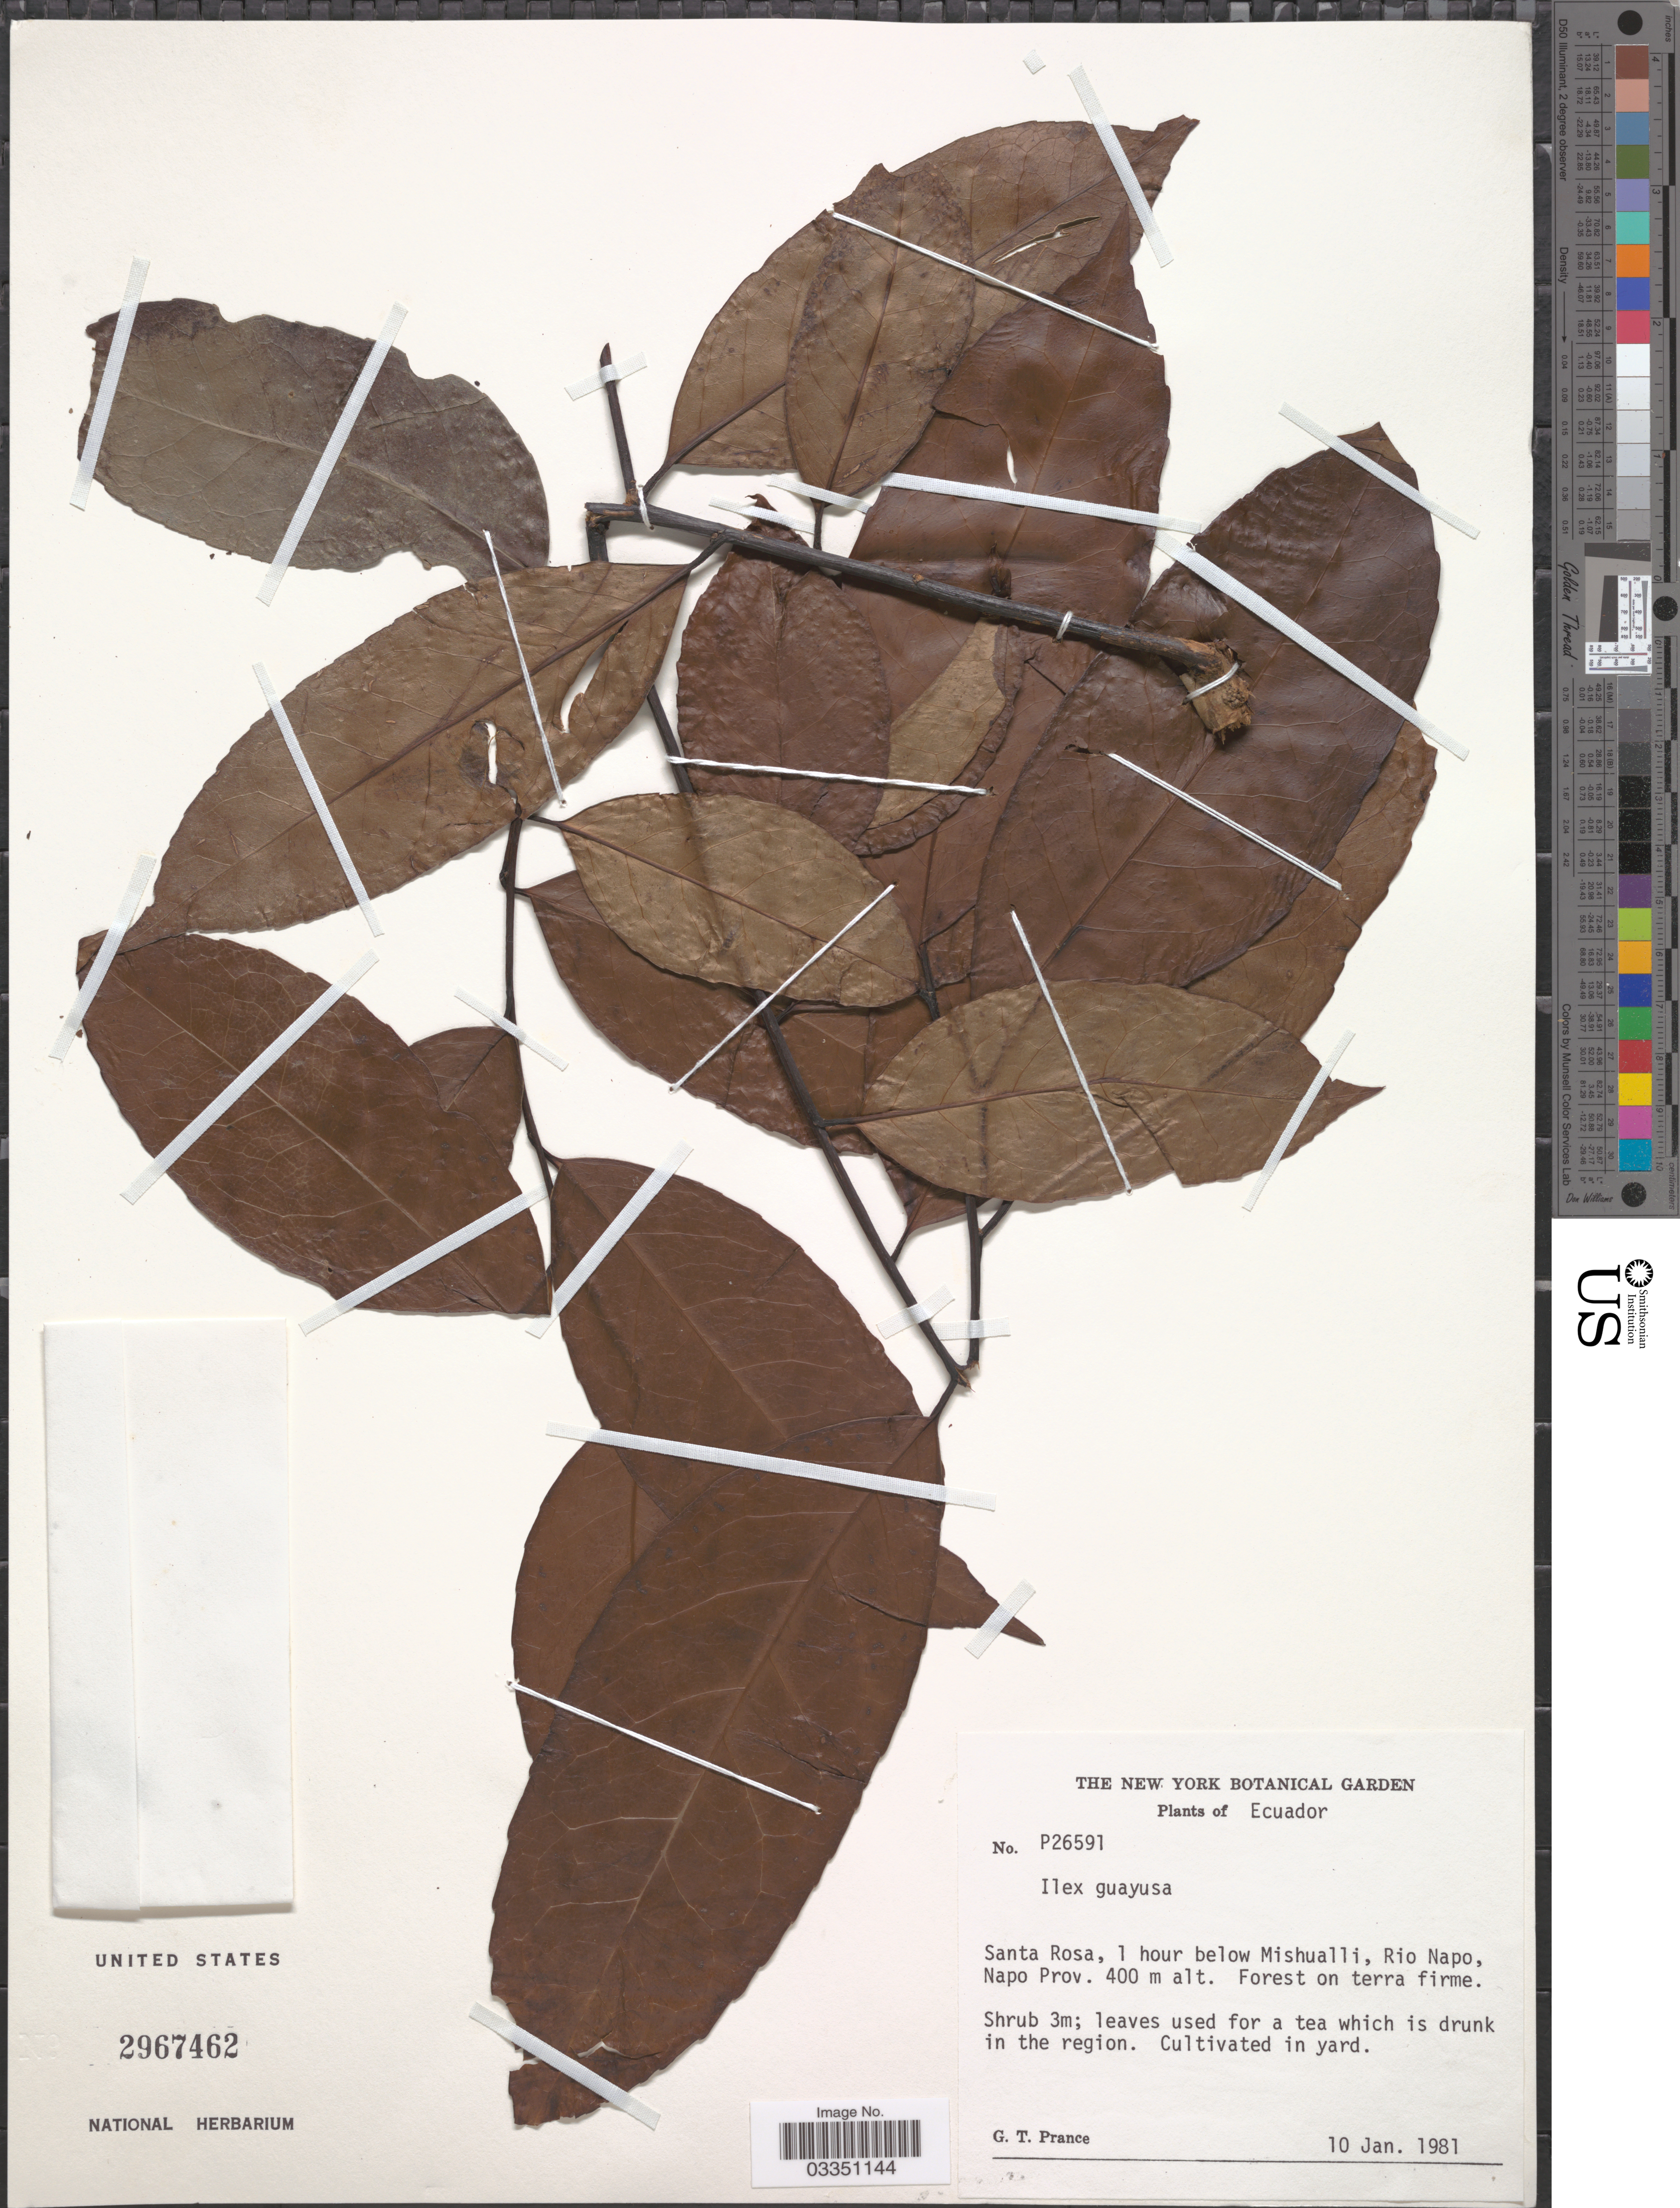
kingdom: Plantae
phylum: Tracheophyta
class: Magnoliopsida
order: Aquifoliales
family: Aquifoliaceae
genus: Ilex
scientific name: Ilex guayusa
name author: Loes.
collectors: G. T. Prance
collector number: P26591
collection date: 1981-01-10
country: Ecuador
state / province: Napo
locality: Santa Rosa, 1 hour below Mishualli, Rio Napo.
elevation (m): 400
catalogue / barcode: US 2967462